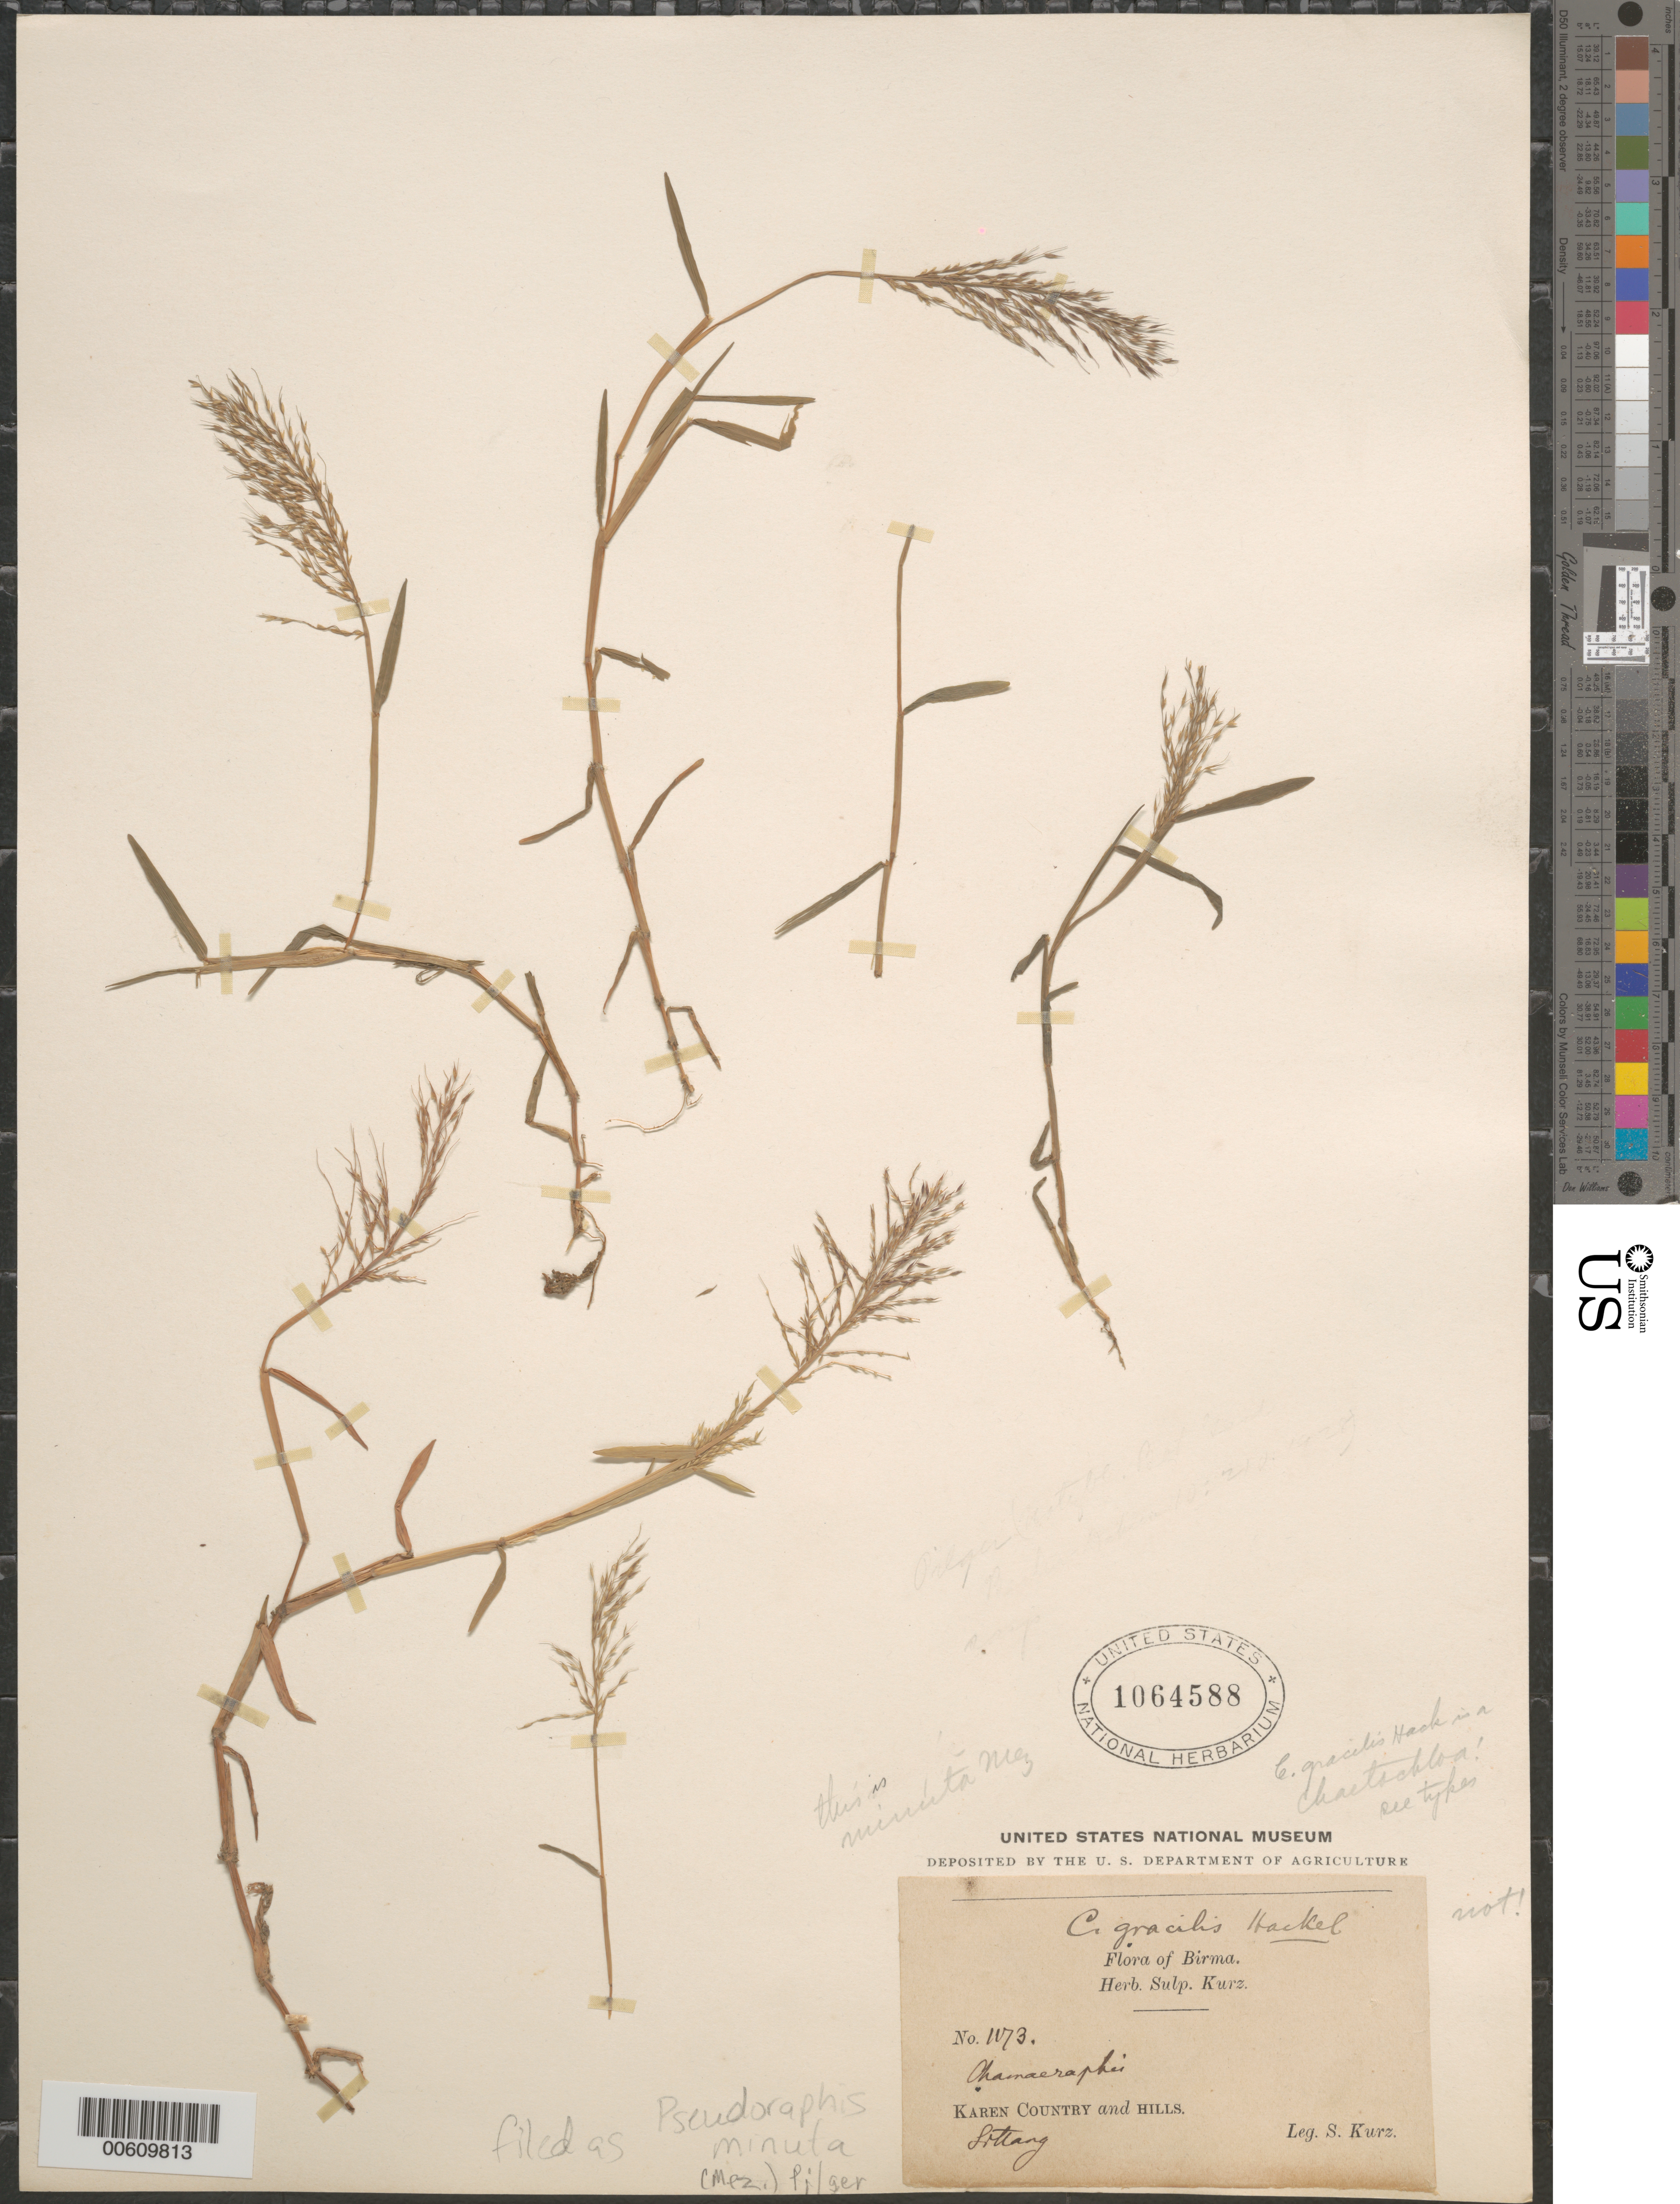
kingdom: Plantae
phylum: Tracheophyta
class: Liliopsida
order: Poales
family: Poaceae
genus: Pseudoraphis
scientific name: Pseudoraphis minuta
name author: (Mez) Pilg.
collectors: S. Kurz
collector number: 1173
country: Myanmar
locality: Karen County and Hills, Lotlang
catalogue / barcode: US 1064588